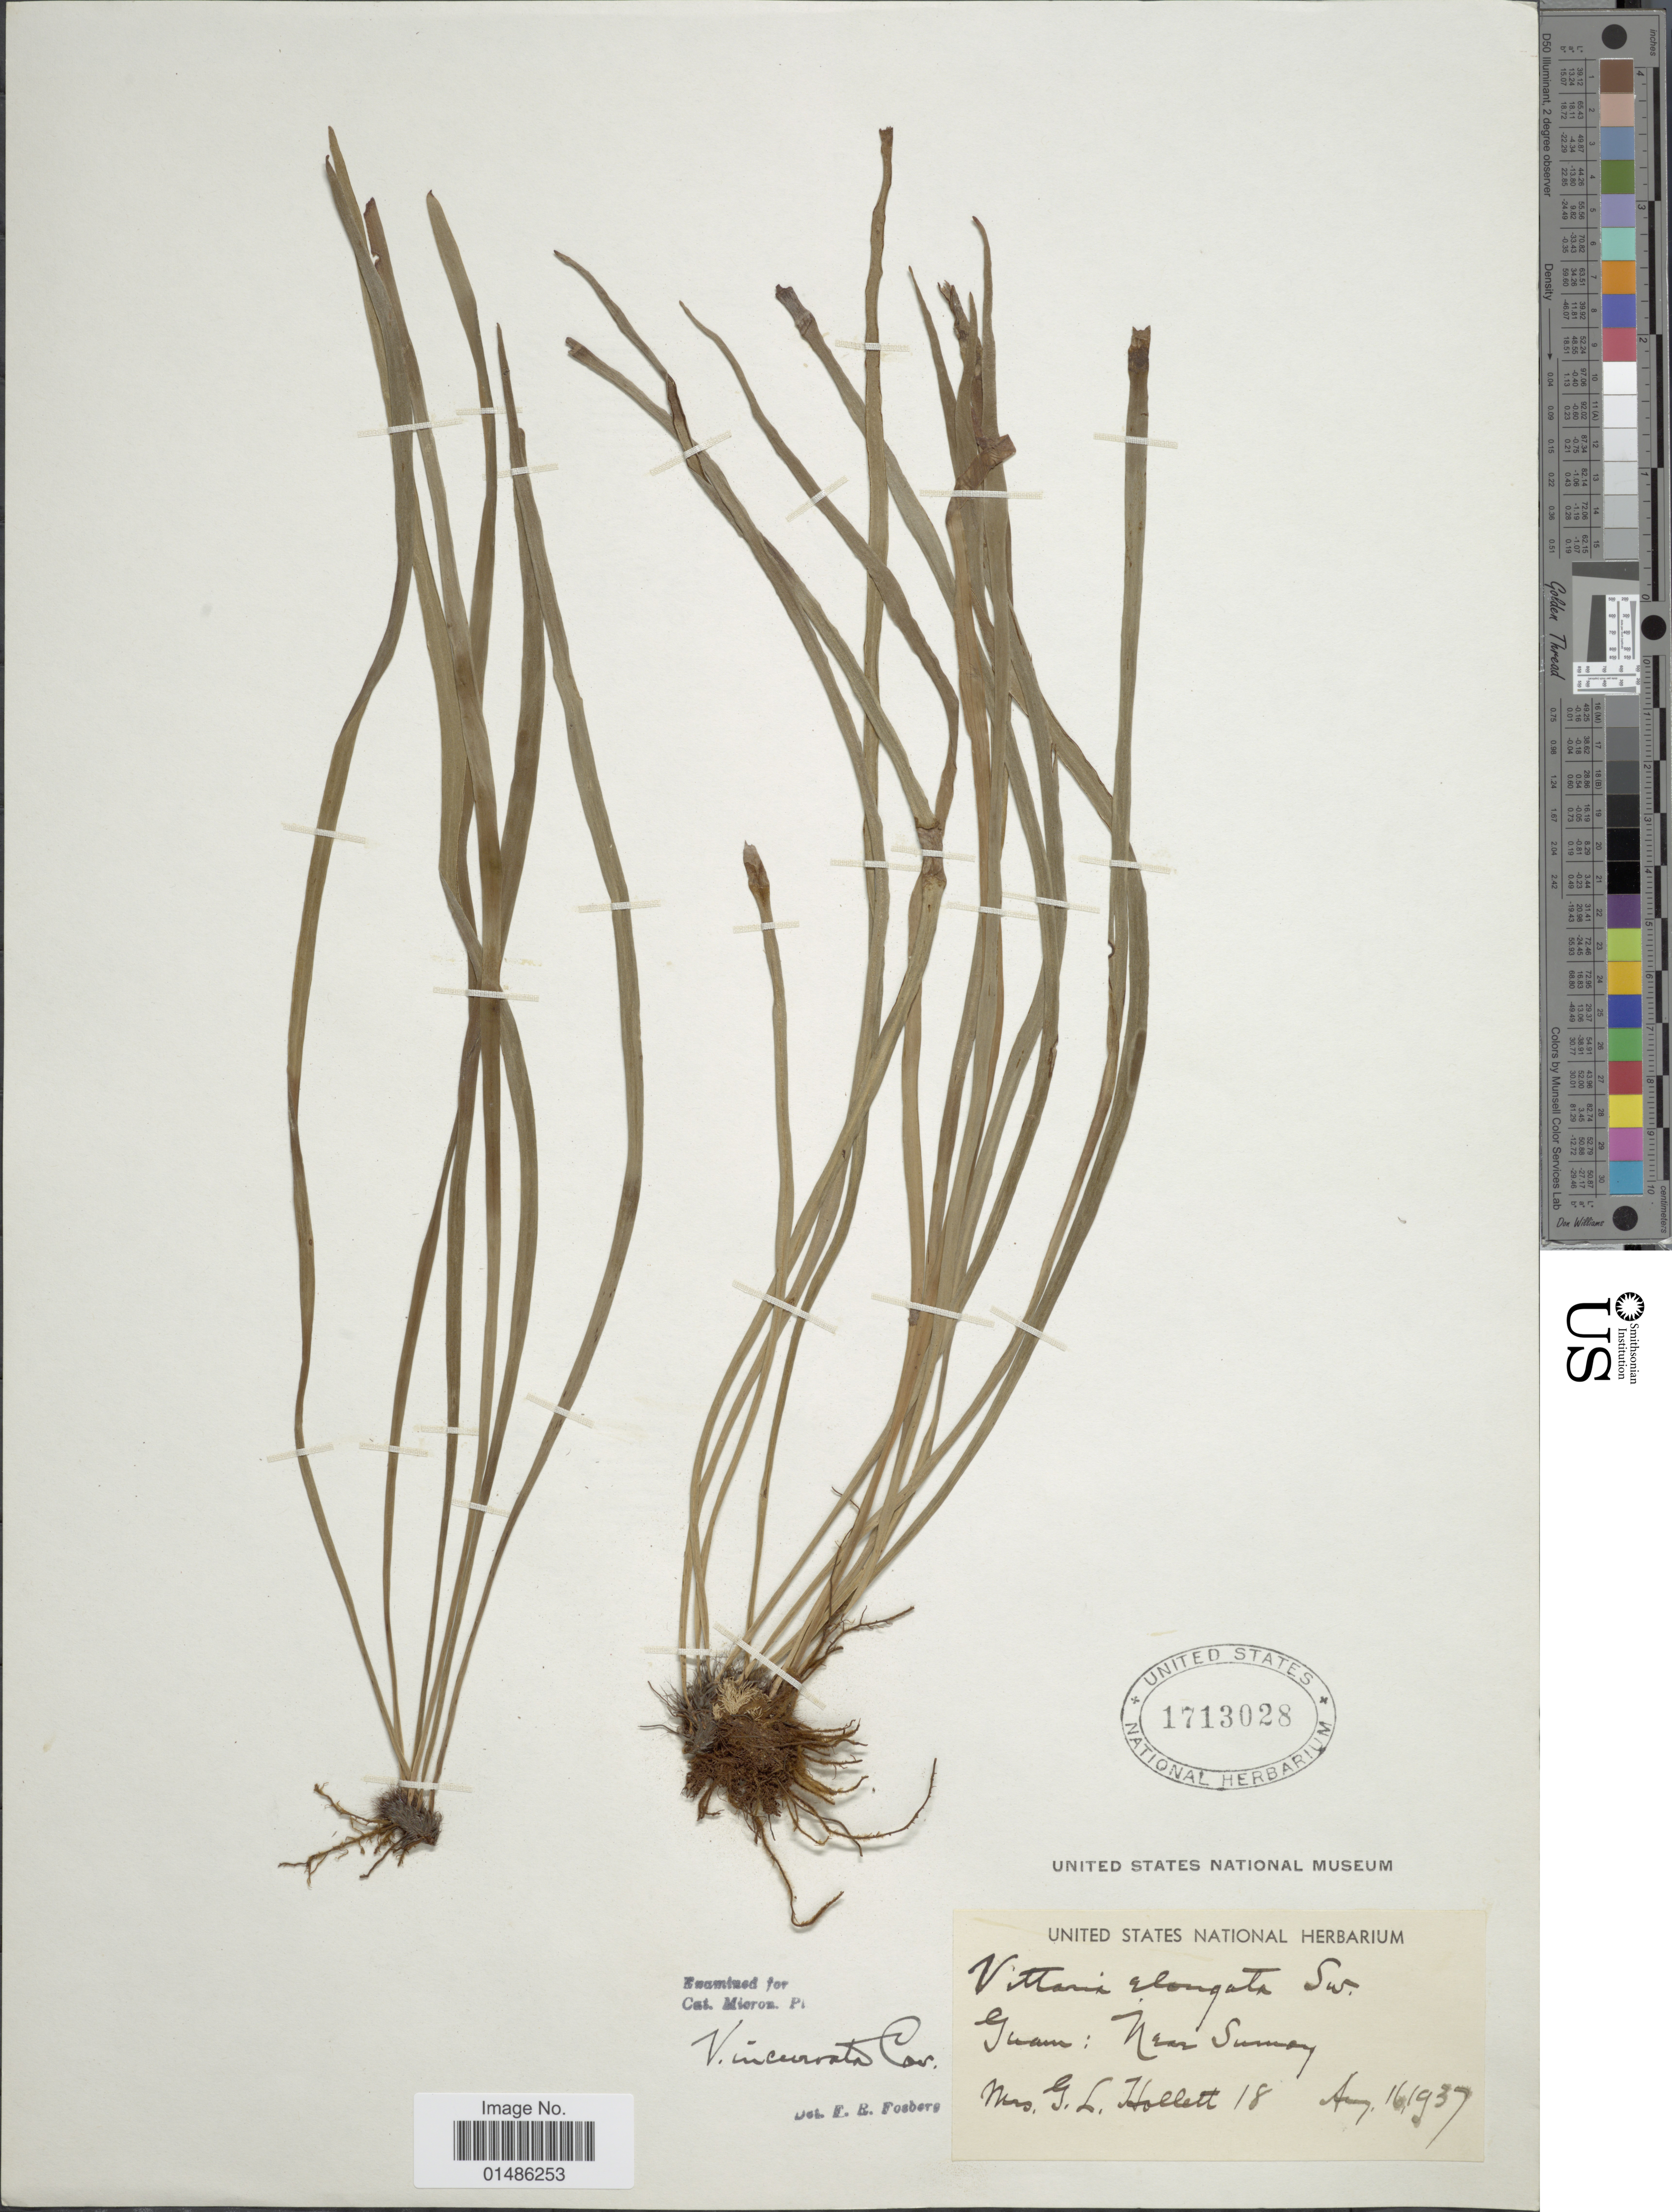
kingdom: Plantae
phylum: Tracheophyta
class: Polypodiopsida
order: Polypodiales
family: Pteridaceae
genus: Haplopteris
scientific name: Haplopteris ensiformis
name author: (Sw.) E.H. Crane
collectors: G. Hollett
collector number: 18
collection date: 1937-08-16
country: Guam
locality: Near Sumoy. [interpreted]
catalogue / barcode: US 1713028